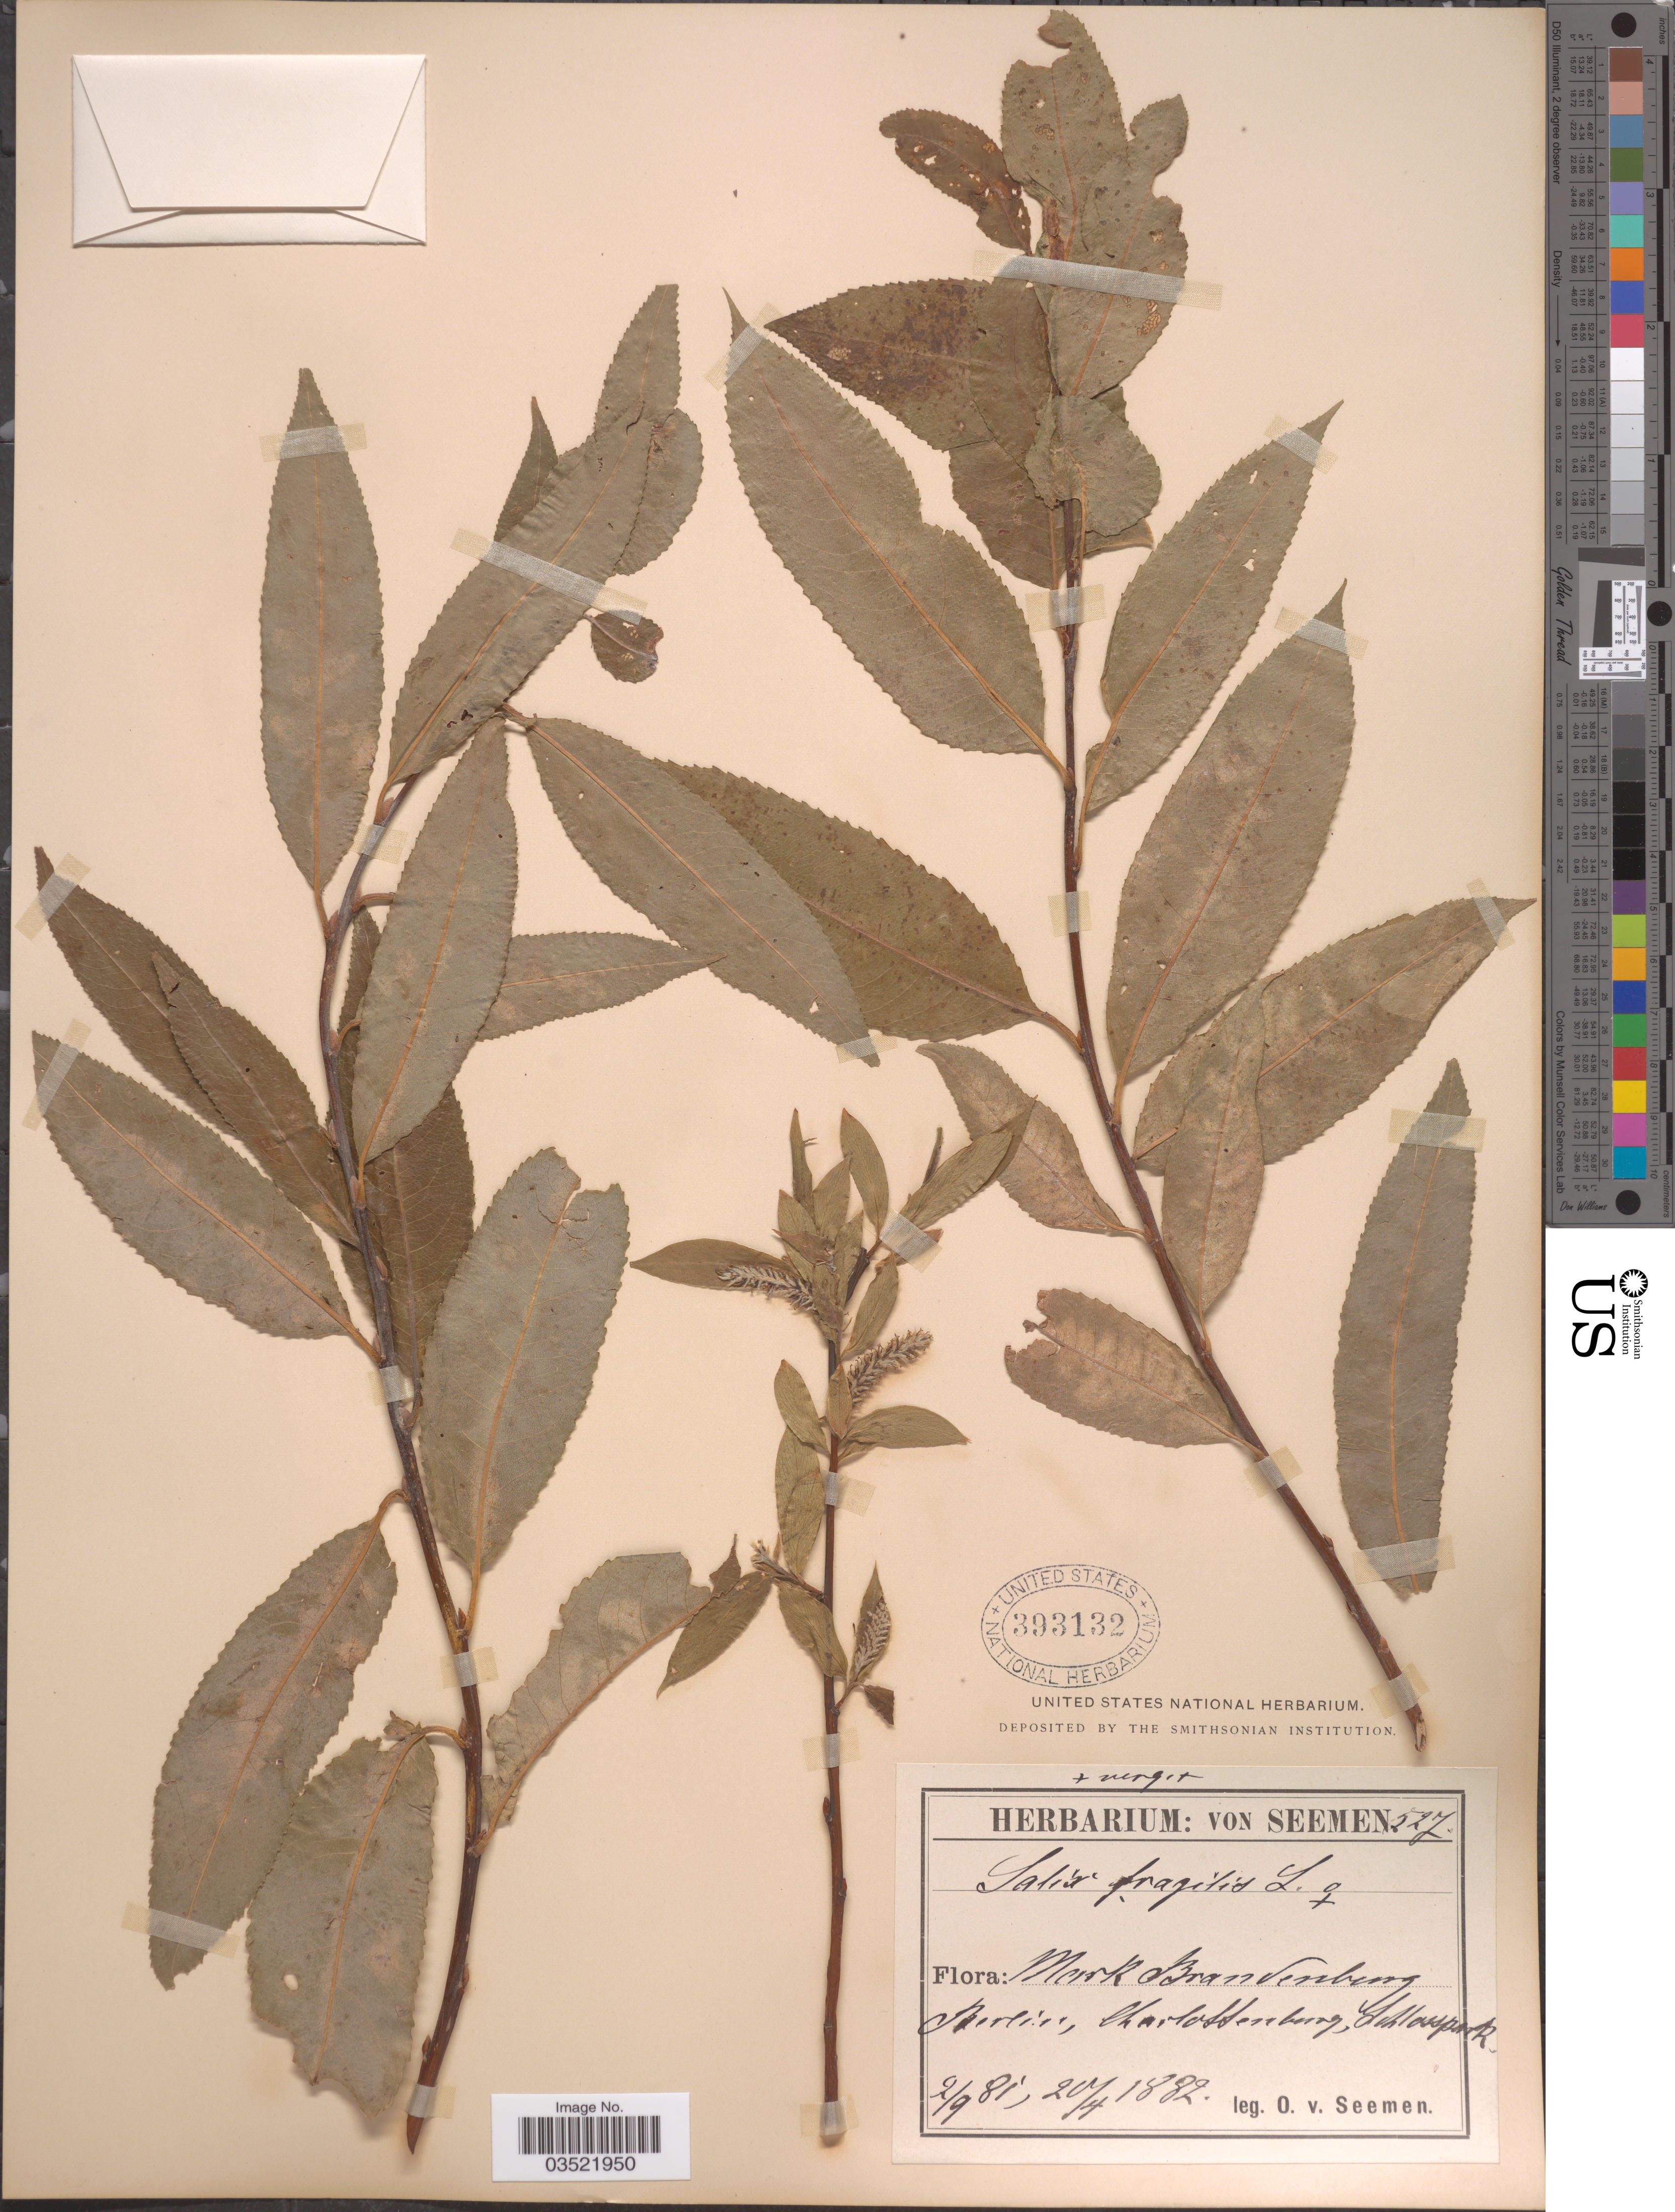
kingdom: Plantae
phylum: Tracheophyta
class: Magnoliopsida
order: Malpighiales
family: Salicaceae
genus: Salix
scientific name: Salix fragilis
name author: L.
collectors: K. O. von Seemen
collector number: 527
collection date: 1881-09-02/1882-04-20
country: Germany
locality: Mark Brandenburg Berlin, Charlottenburg, Schlosspark.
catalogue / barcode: US 393132